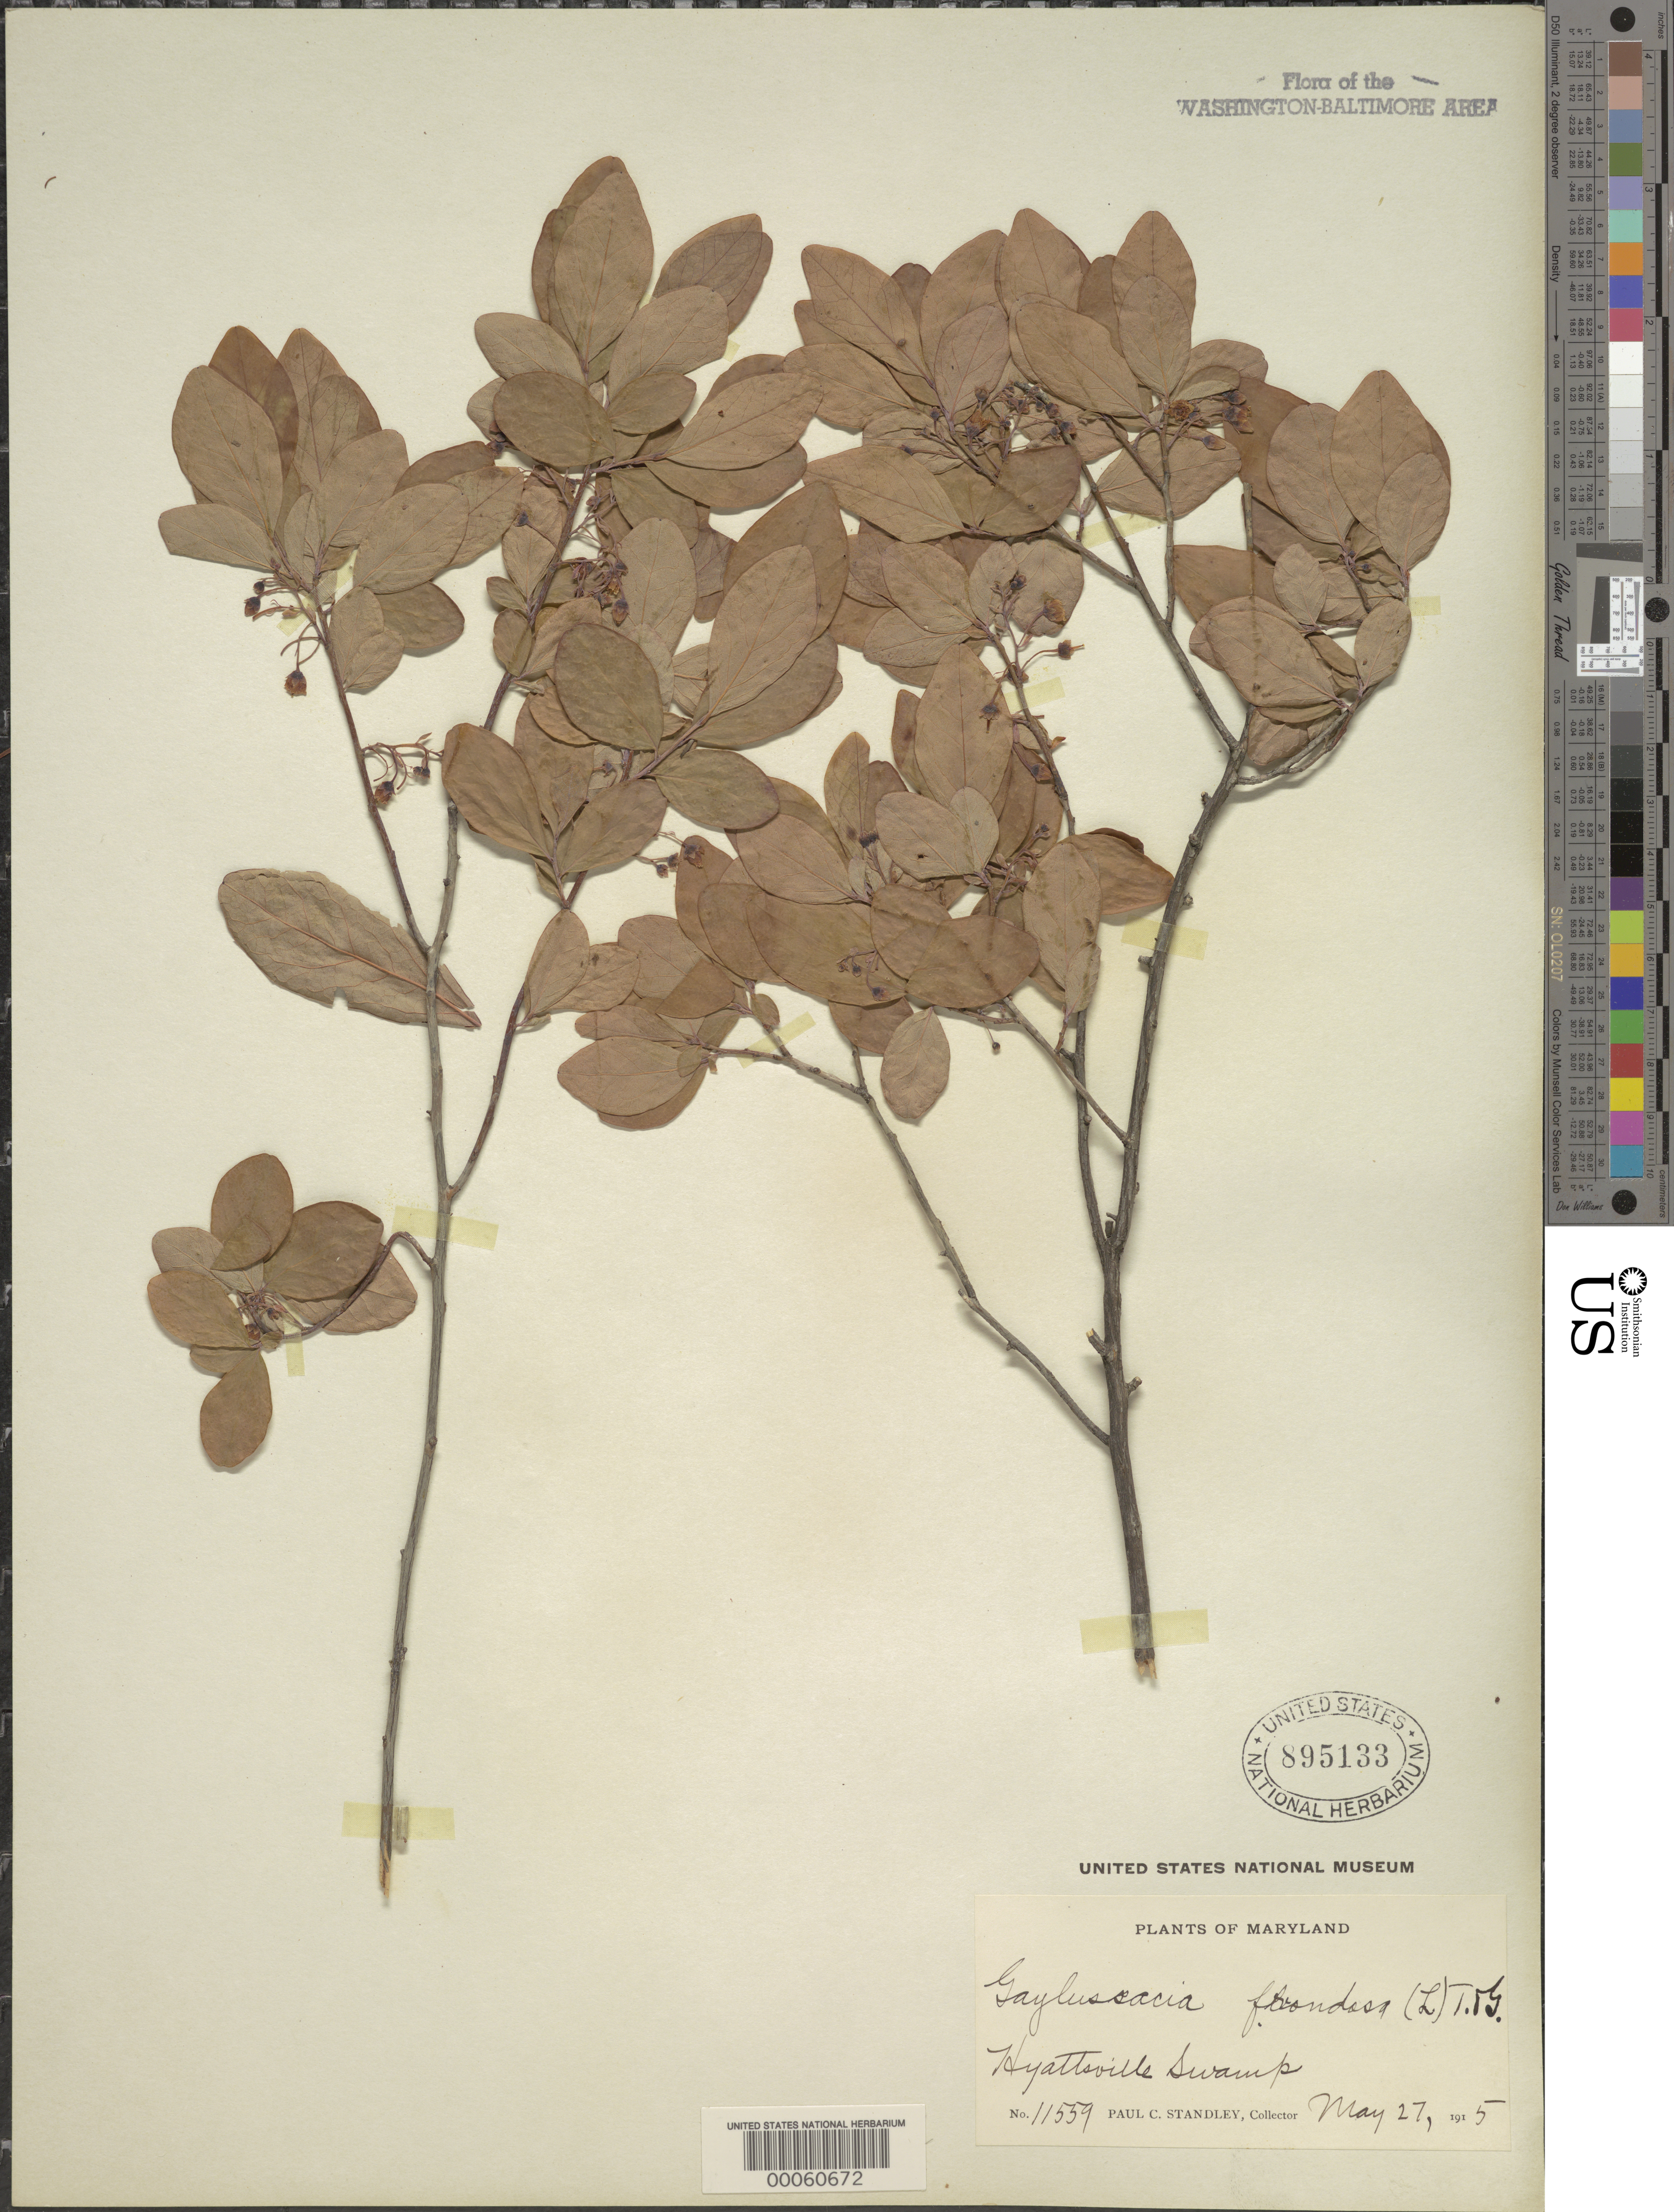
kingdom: Plantae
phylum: Tracheophyta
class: Magnoliopsida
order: Ericales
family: Ericaceae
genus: Gaylussacia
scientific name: Gaylussacia frondosa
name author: (L.) Torr. & A. Gray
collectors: E. Steele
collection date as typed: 25 Jun 1911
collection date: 1911-06-25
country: United States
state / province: Virginia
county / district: Arlington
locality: Chain Bridge, south end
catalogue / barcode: US 643133